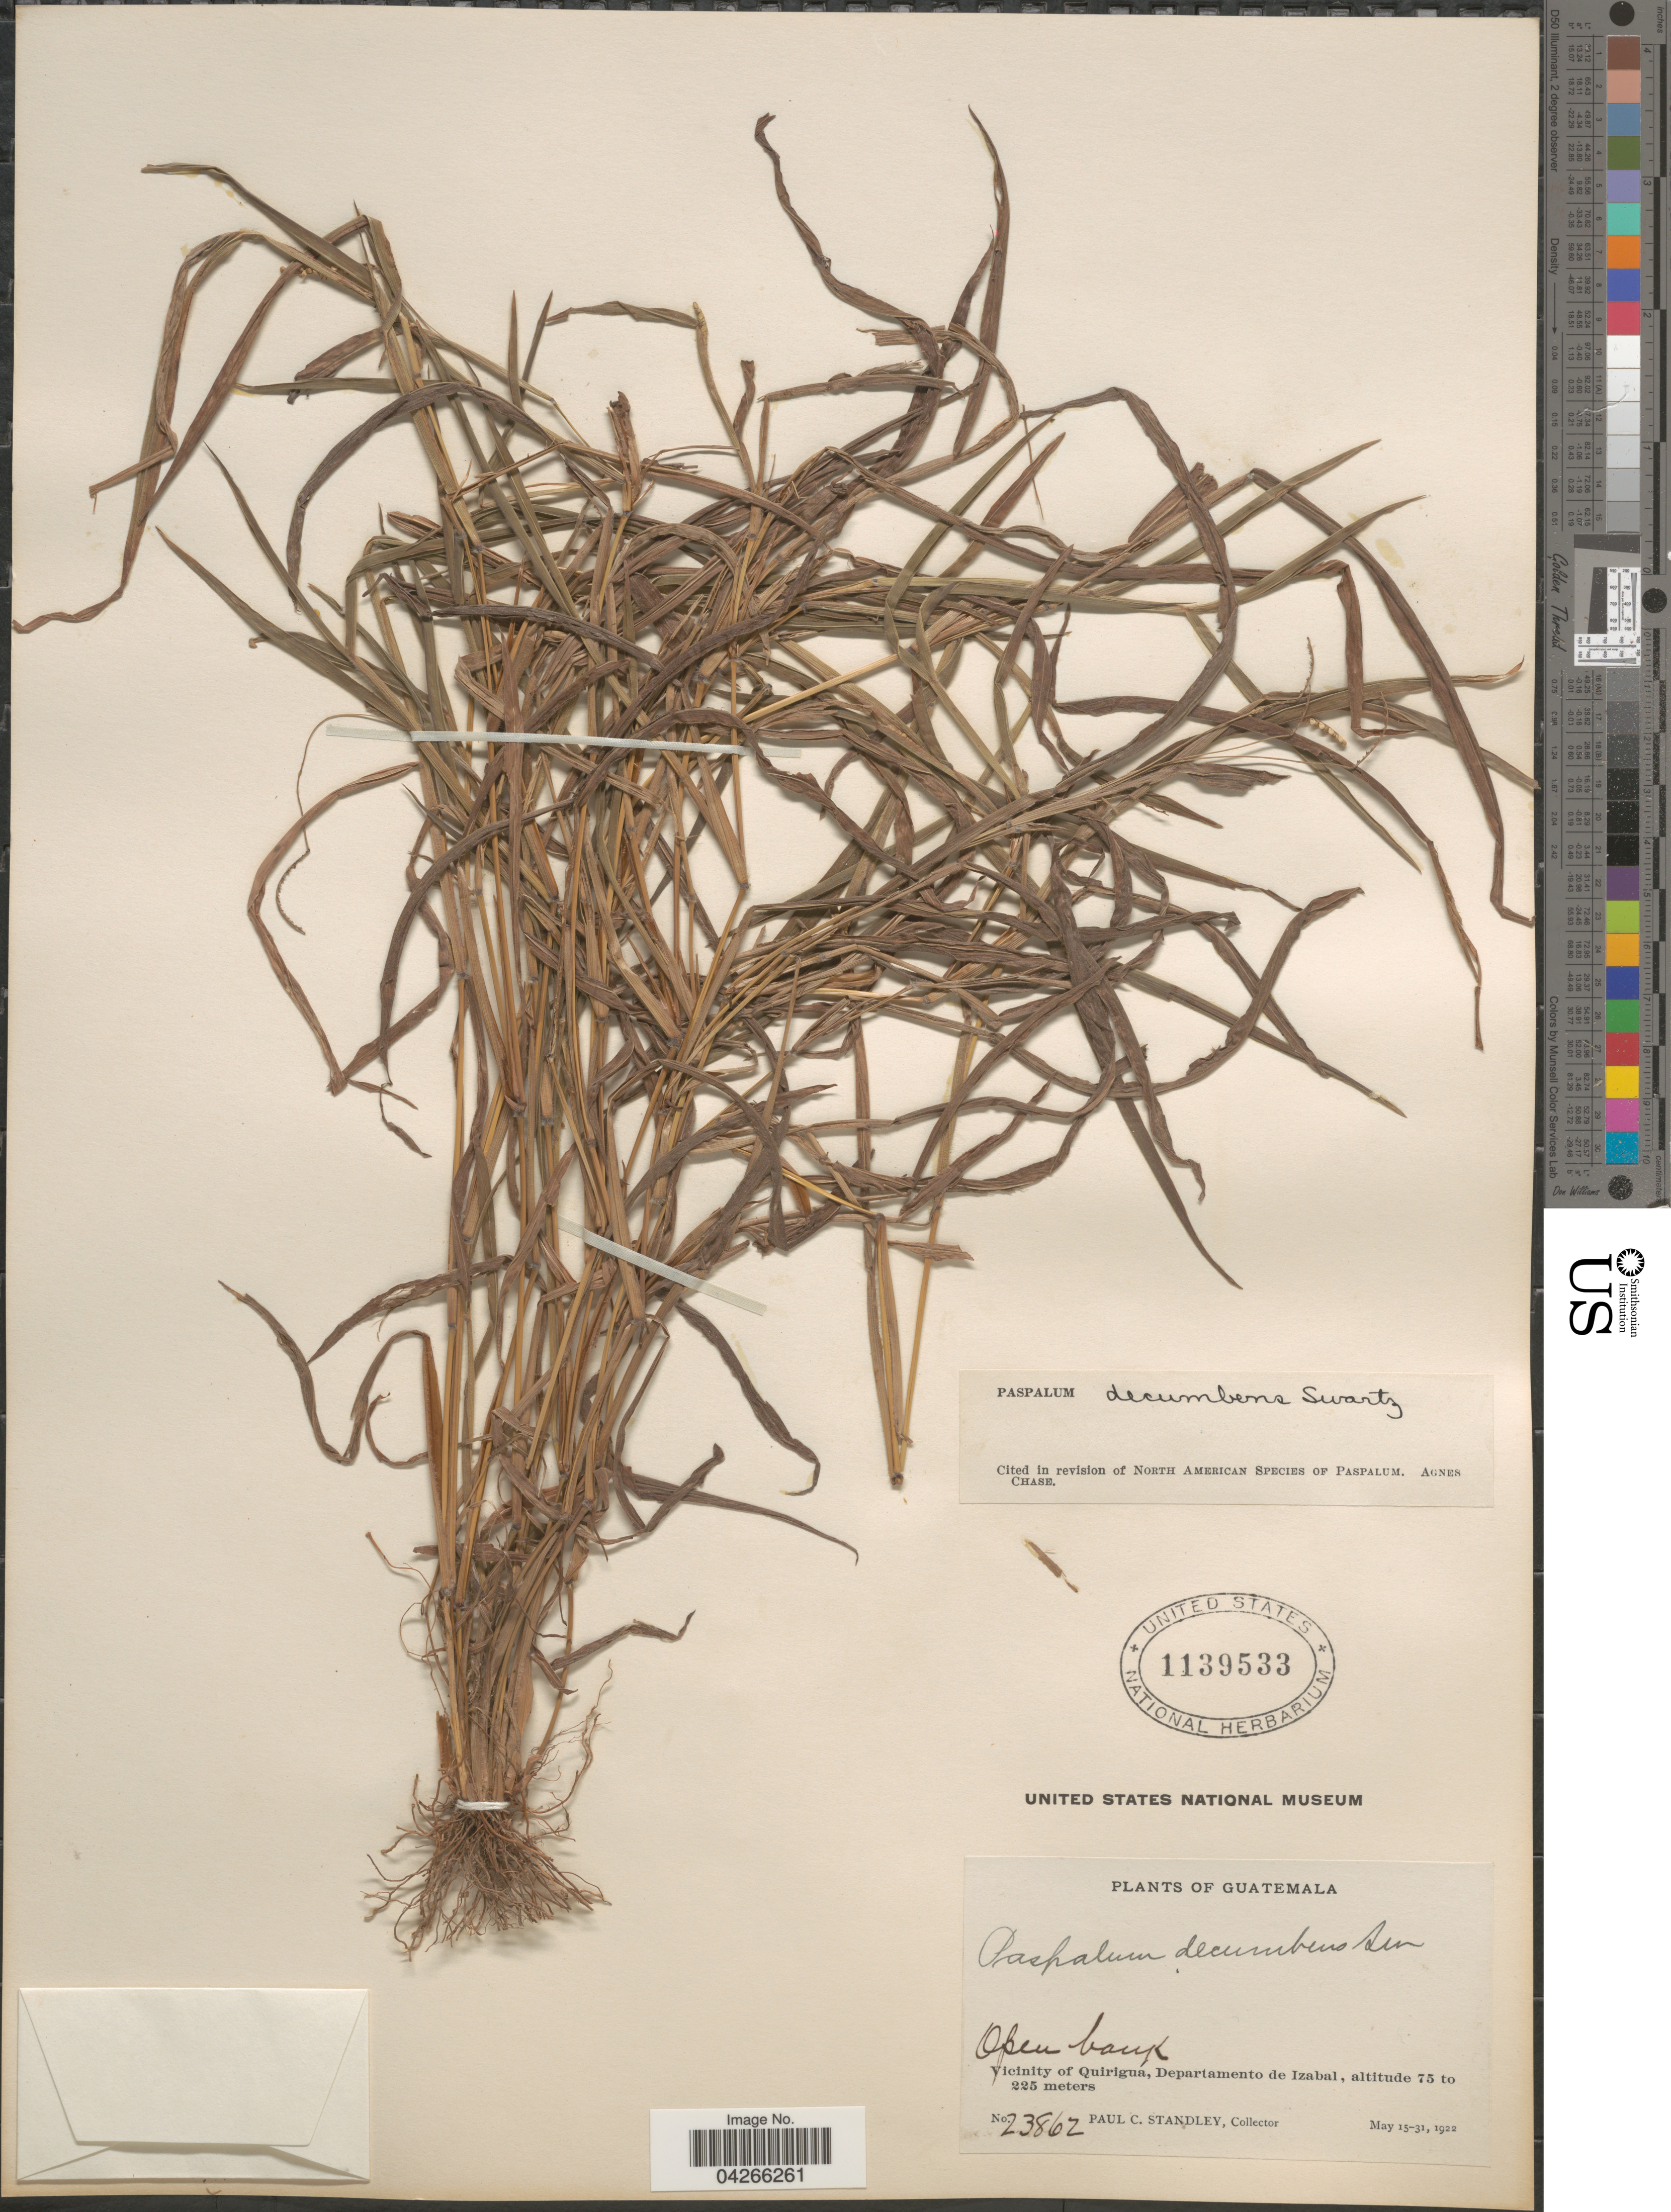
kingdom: Plantae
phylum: Tracheophyta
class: Liliopsida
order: Poales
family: Poaceae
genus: Paspalum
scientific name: Paspalum decumbens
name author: Sw.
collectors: P. C. Standley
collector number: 23862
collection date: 1922-05-15/1922-05-31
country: Guatemala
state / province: Izabal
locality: Open bank. Vicinity of Quiriguá, Departamento de Izabal.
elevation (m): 75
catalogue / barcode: US 1139533